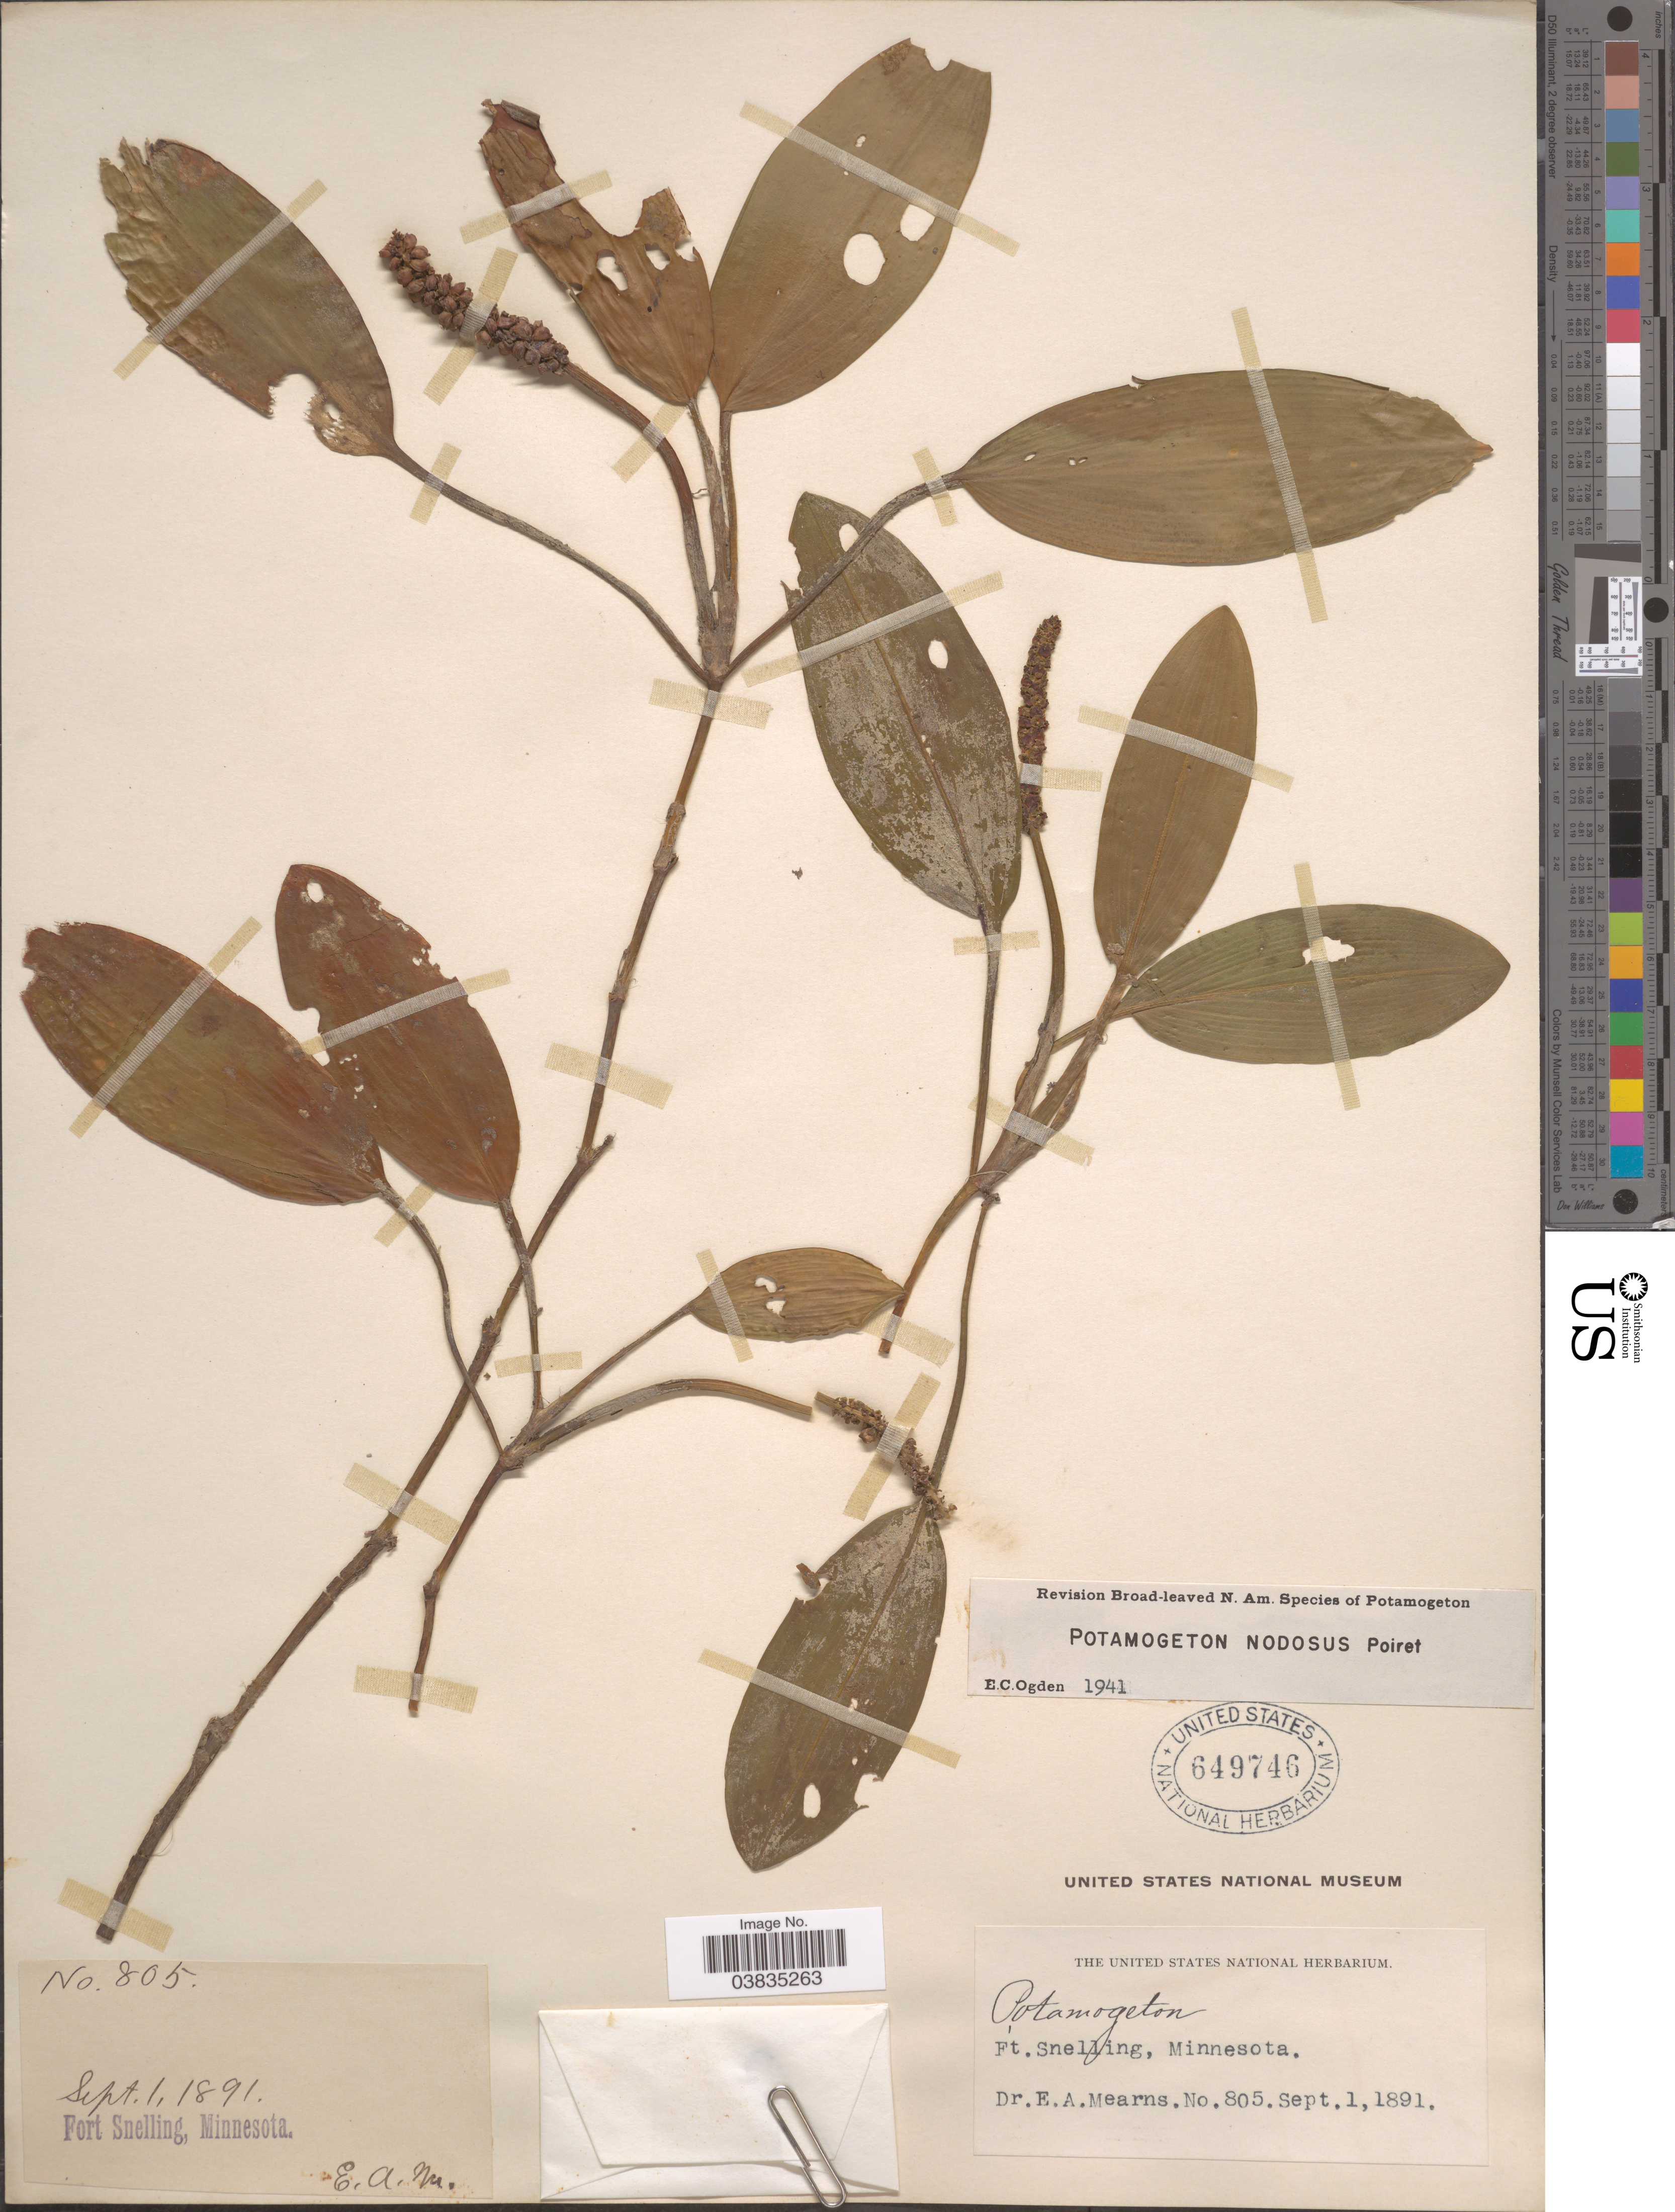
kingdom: Plantae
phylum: Tracheophyta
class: Liliopsida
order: Alismatales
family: Potamogetonaceae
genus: Potamogeton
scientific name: Potamogeton nodosus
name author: Poir.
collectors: E. A. Mearns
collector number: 805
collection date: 1891-09-01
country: United States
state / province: Minnesota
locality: Fort Snelling.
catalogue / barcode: US 649746